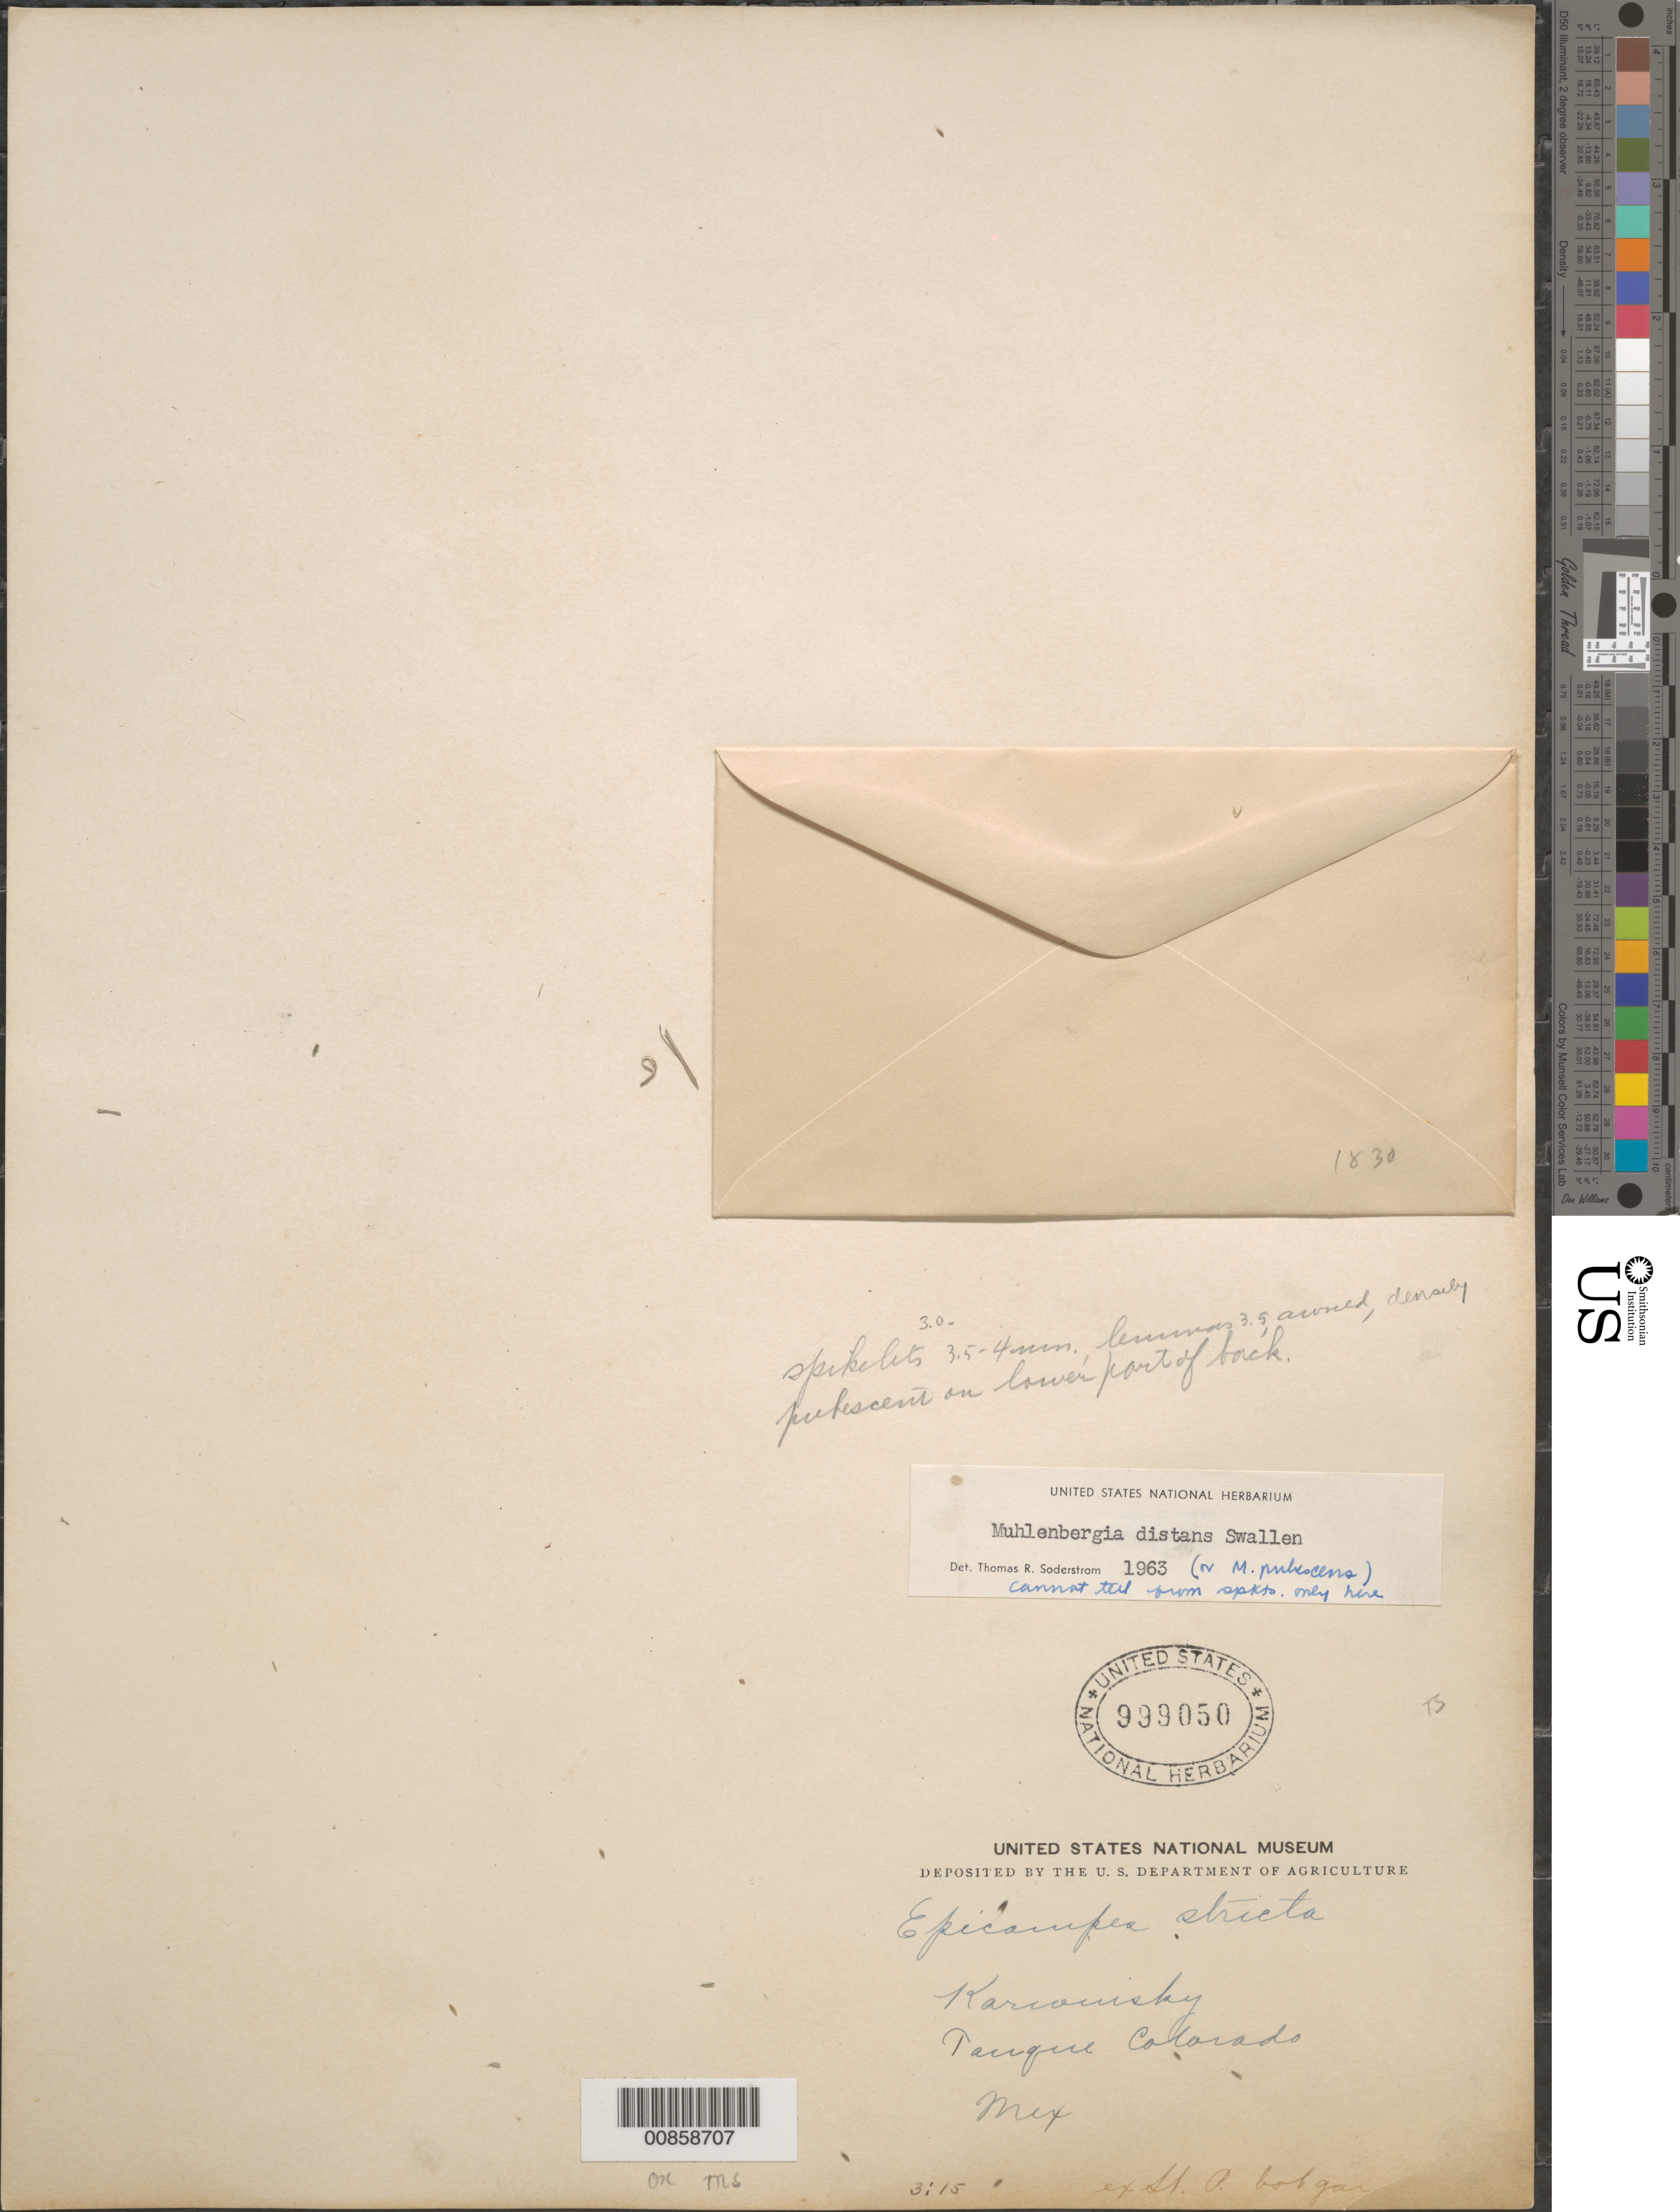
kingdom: Plantae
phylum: Tracheophyta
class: Liliopsida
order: Poales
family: Poaceae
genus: Muhlenbergia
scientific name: Muhlenbergia distans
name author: Swallen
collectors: Karwinsky, --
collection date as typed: Transcribed d/m/y: /3/15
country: Mexico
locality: Tanque Colorado. Ex St. A. bot gar.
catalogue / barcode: US 999050